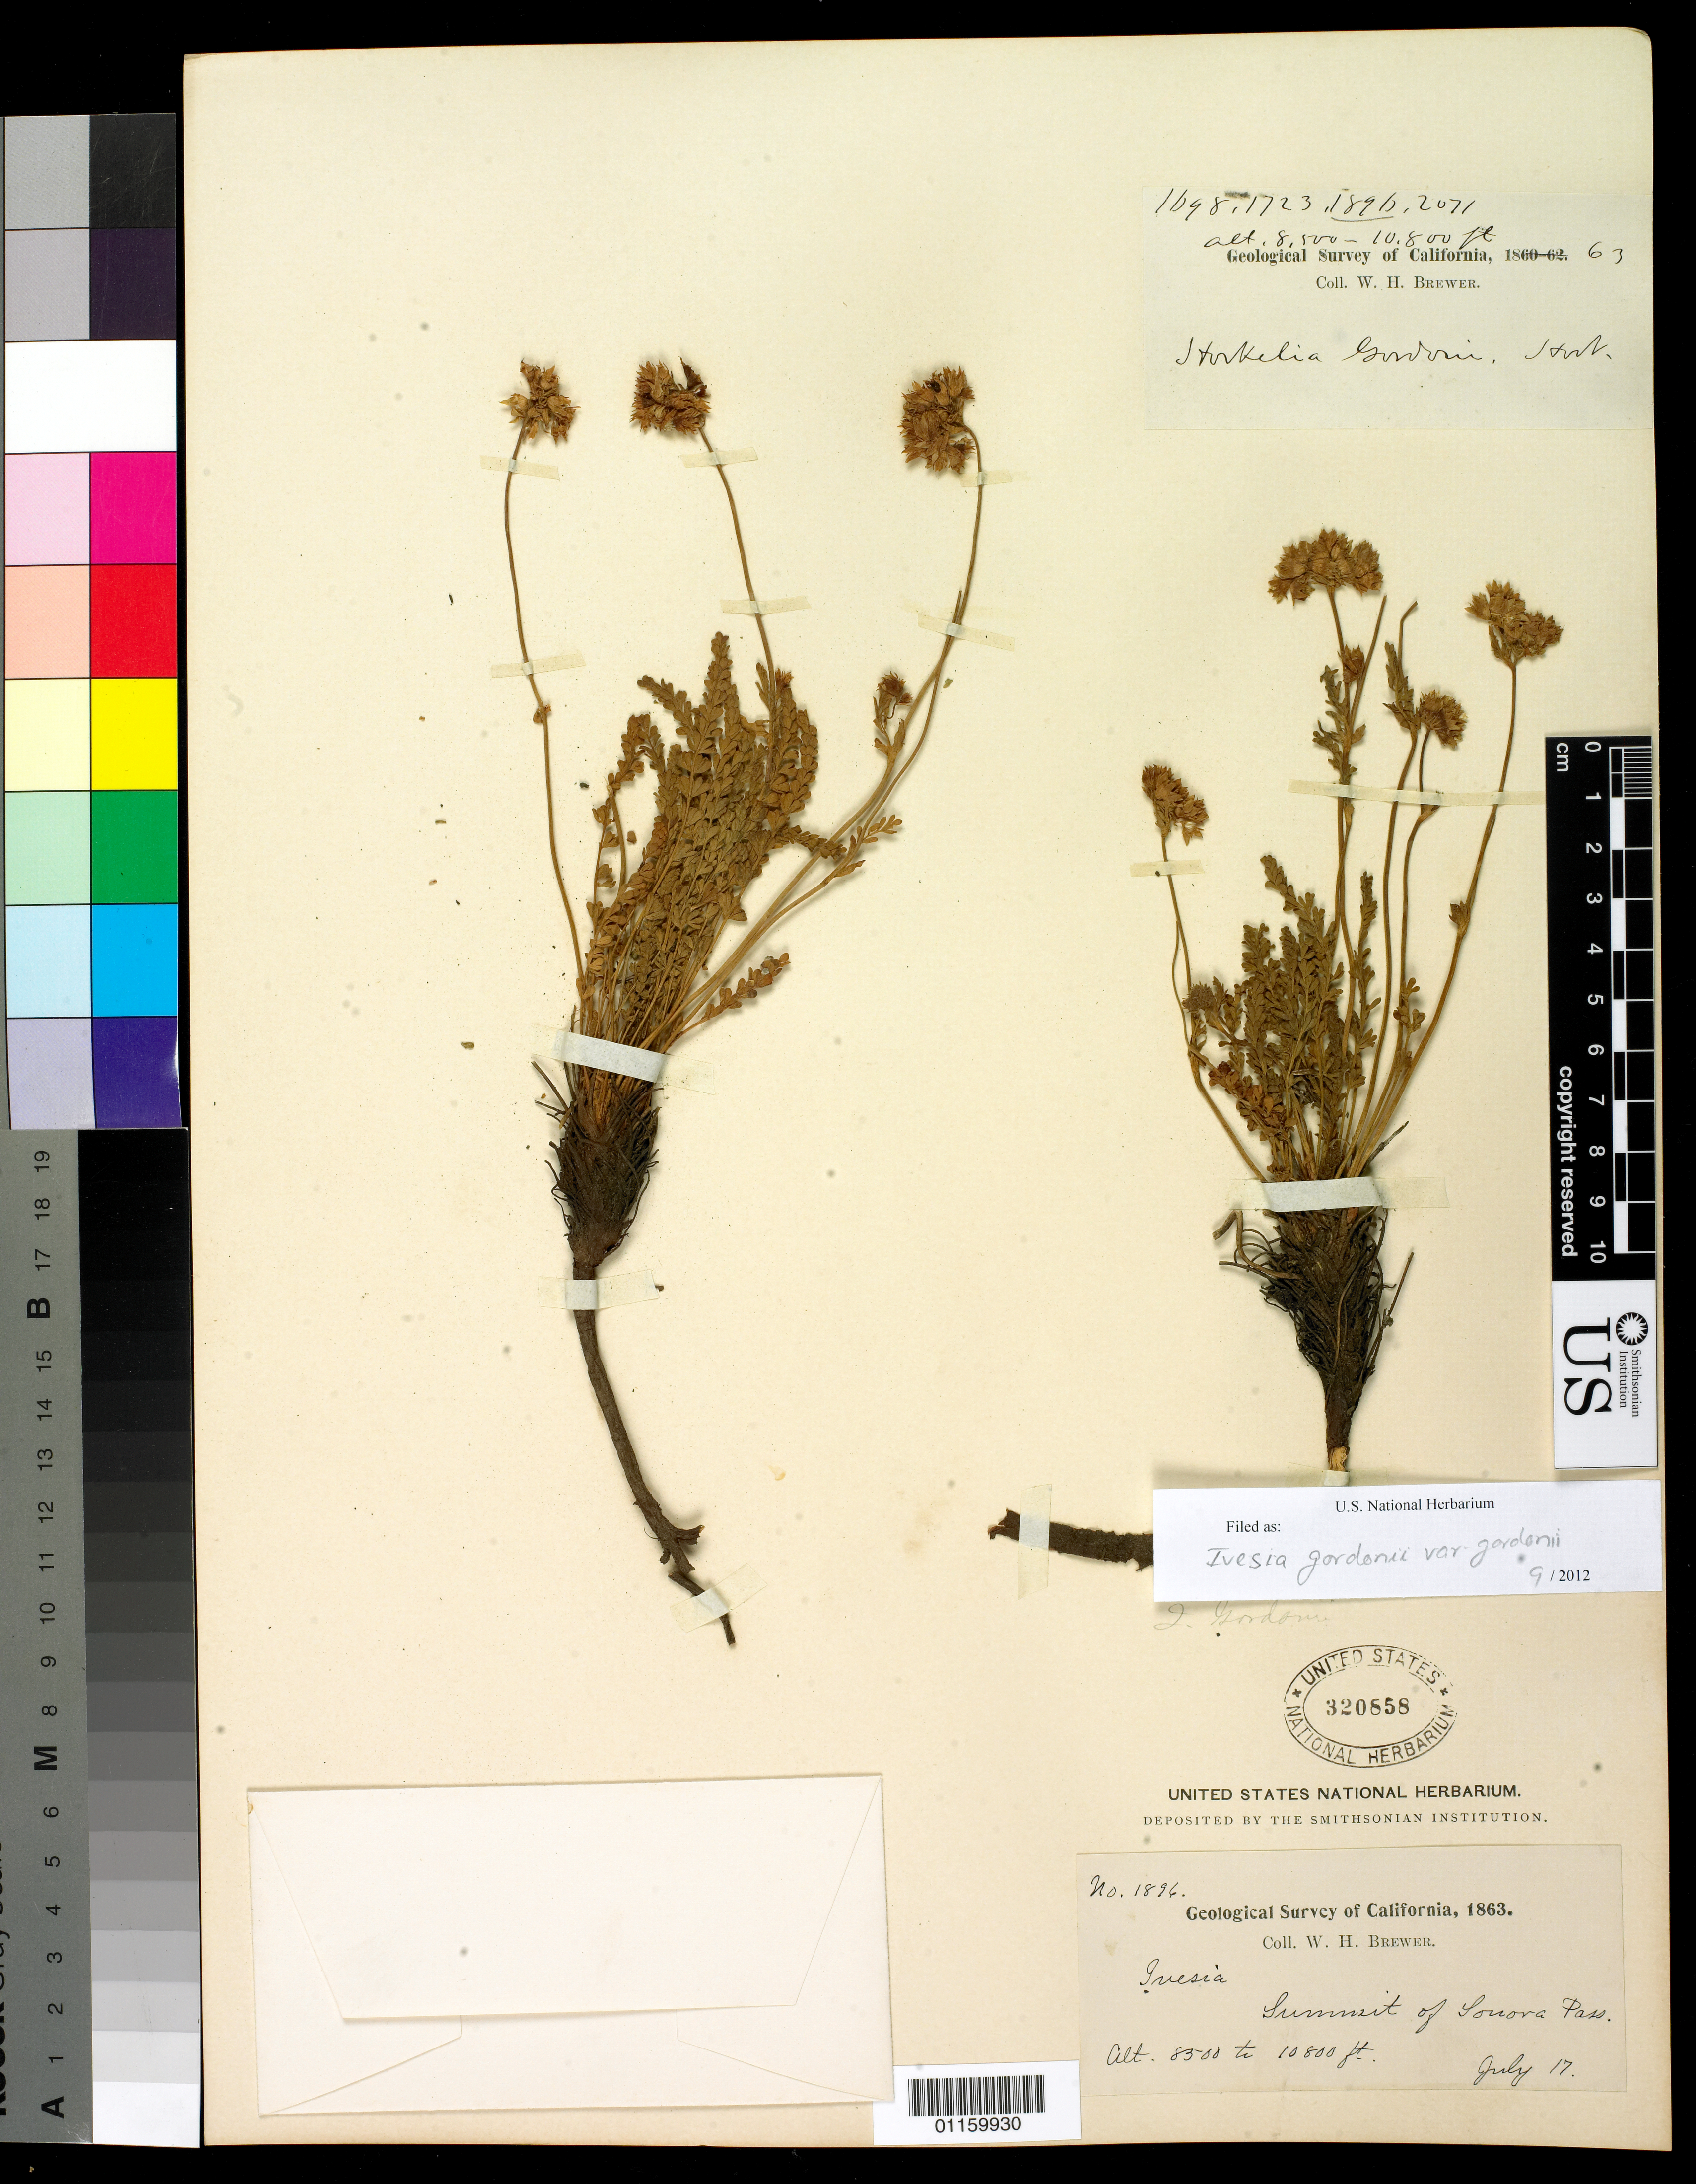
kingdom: Plantae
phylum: Tracheophyta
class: Magnoliopsida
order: Rosales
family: Rosaceae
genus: Potentilla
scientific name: Potentilla gordonii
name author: (Hook.) Greene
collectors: W. H. Brewer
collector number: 1896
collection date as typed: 17 Jul 1863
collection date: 1863-07-17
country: United States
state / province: California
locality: Summit of Sonora Pass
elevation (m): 2591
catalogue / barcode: US 320858